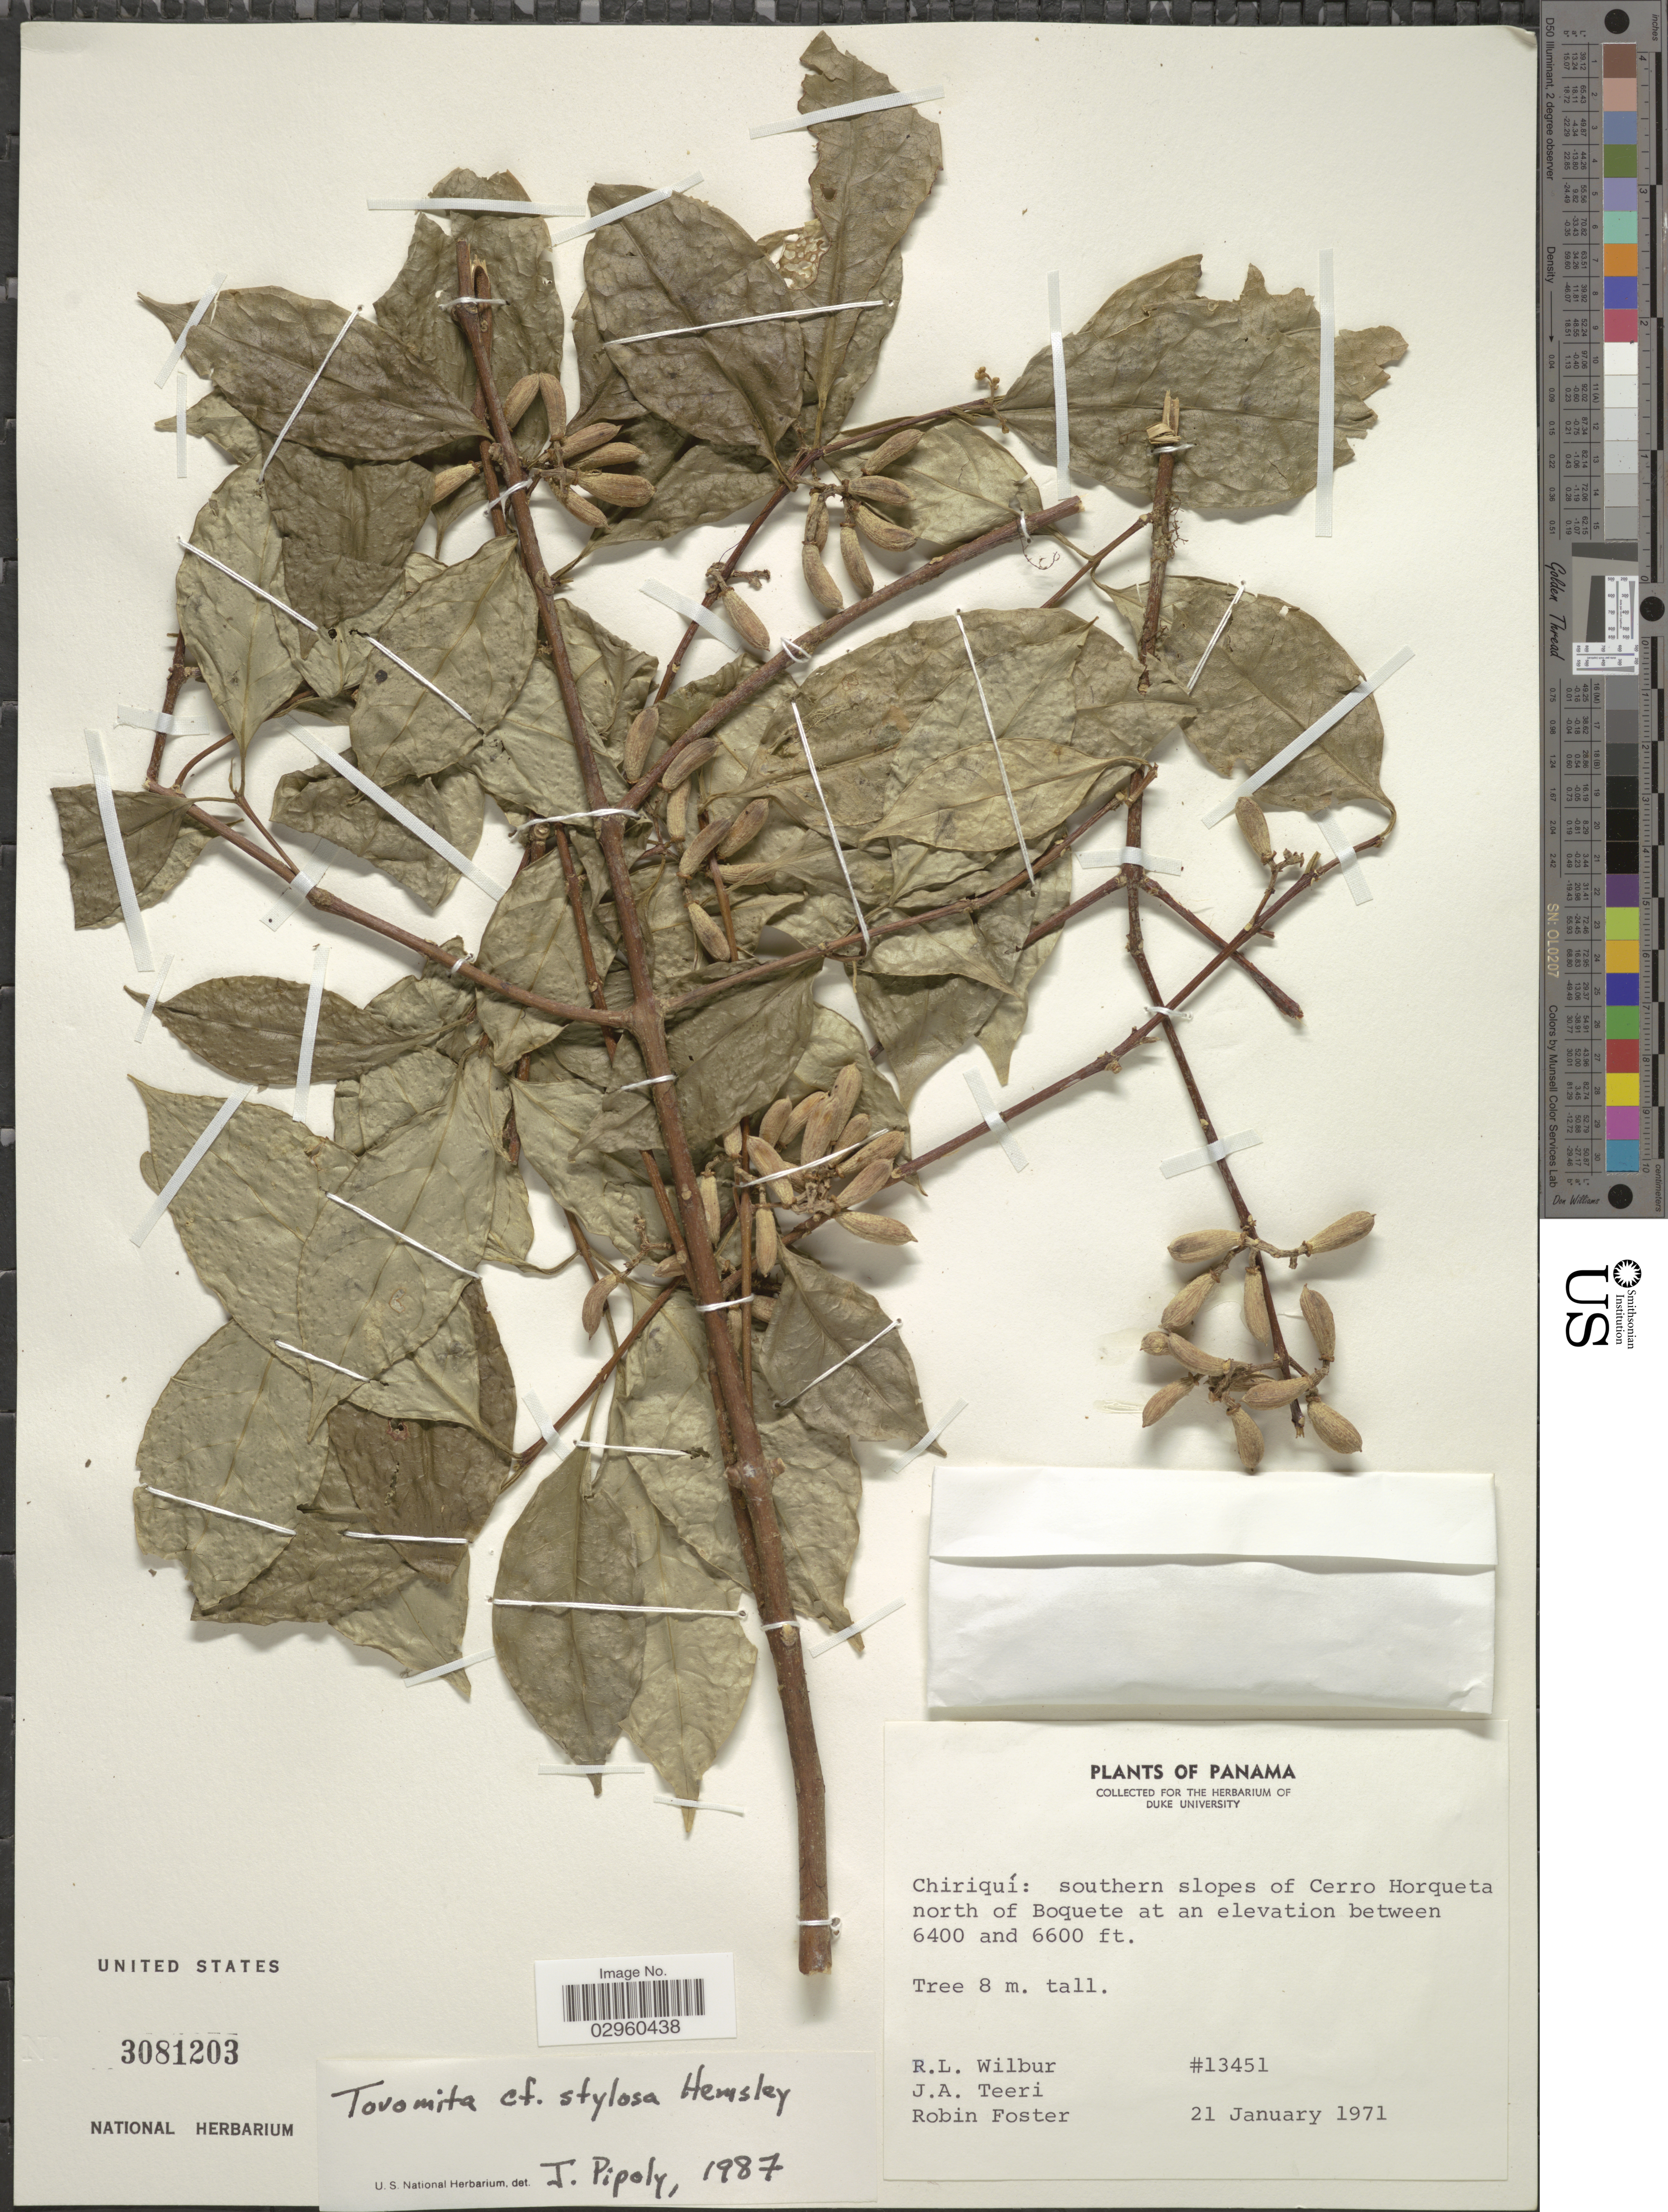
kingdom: Plantae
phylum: Tracheophyta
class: Magnoliopsida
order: Malpighiales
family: Clusiaceae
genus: Tovomita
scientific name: Tovomita stylosa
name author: Hemsl.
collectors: R. L. Wilbur, J. Teeri & R. B. Foster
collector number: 13451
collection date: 1971-01-21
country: Panama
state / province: Chiriqui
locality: Chiriquí: southern slopes of Cerro Horqueta north of Boquete.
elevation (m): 1951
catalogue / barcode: US 3081203